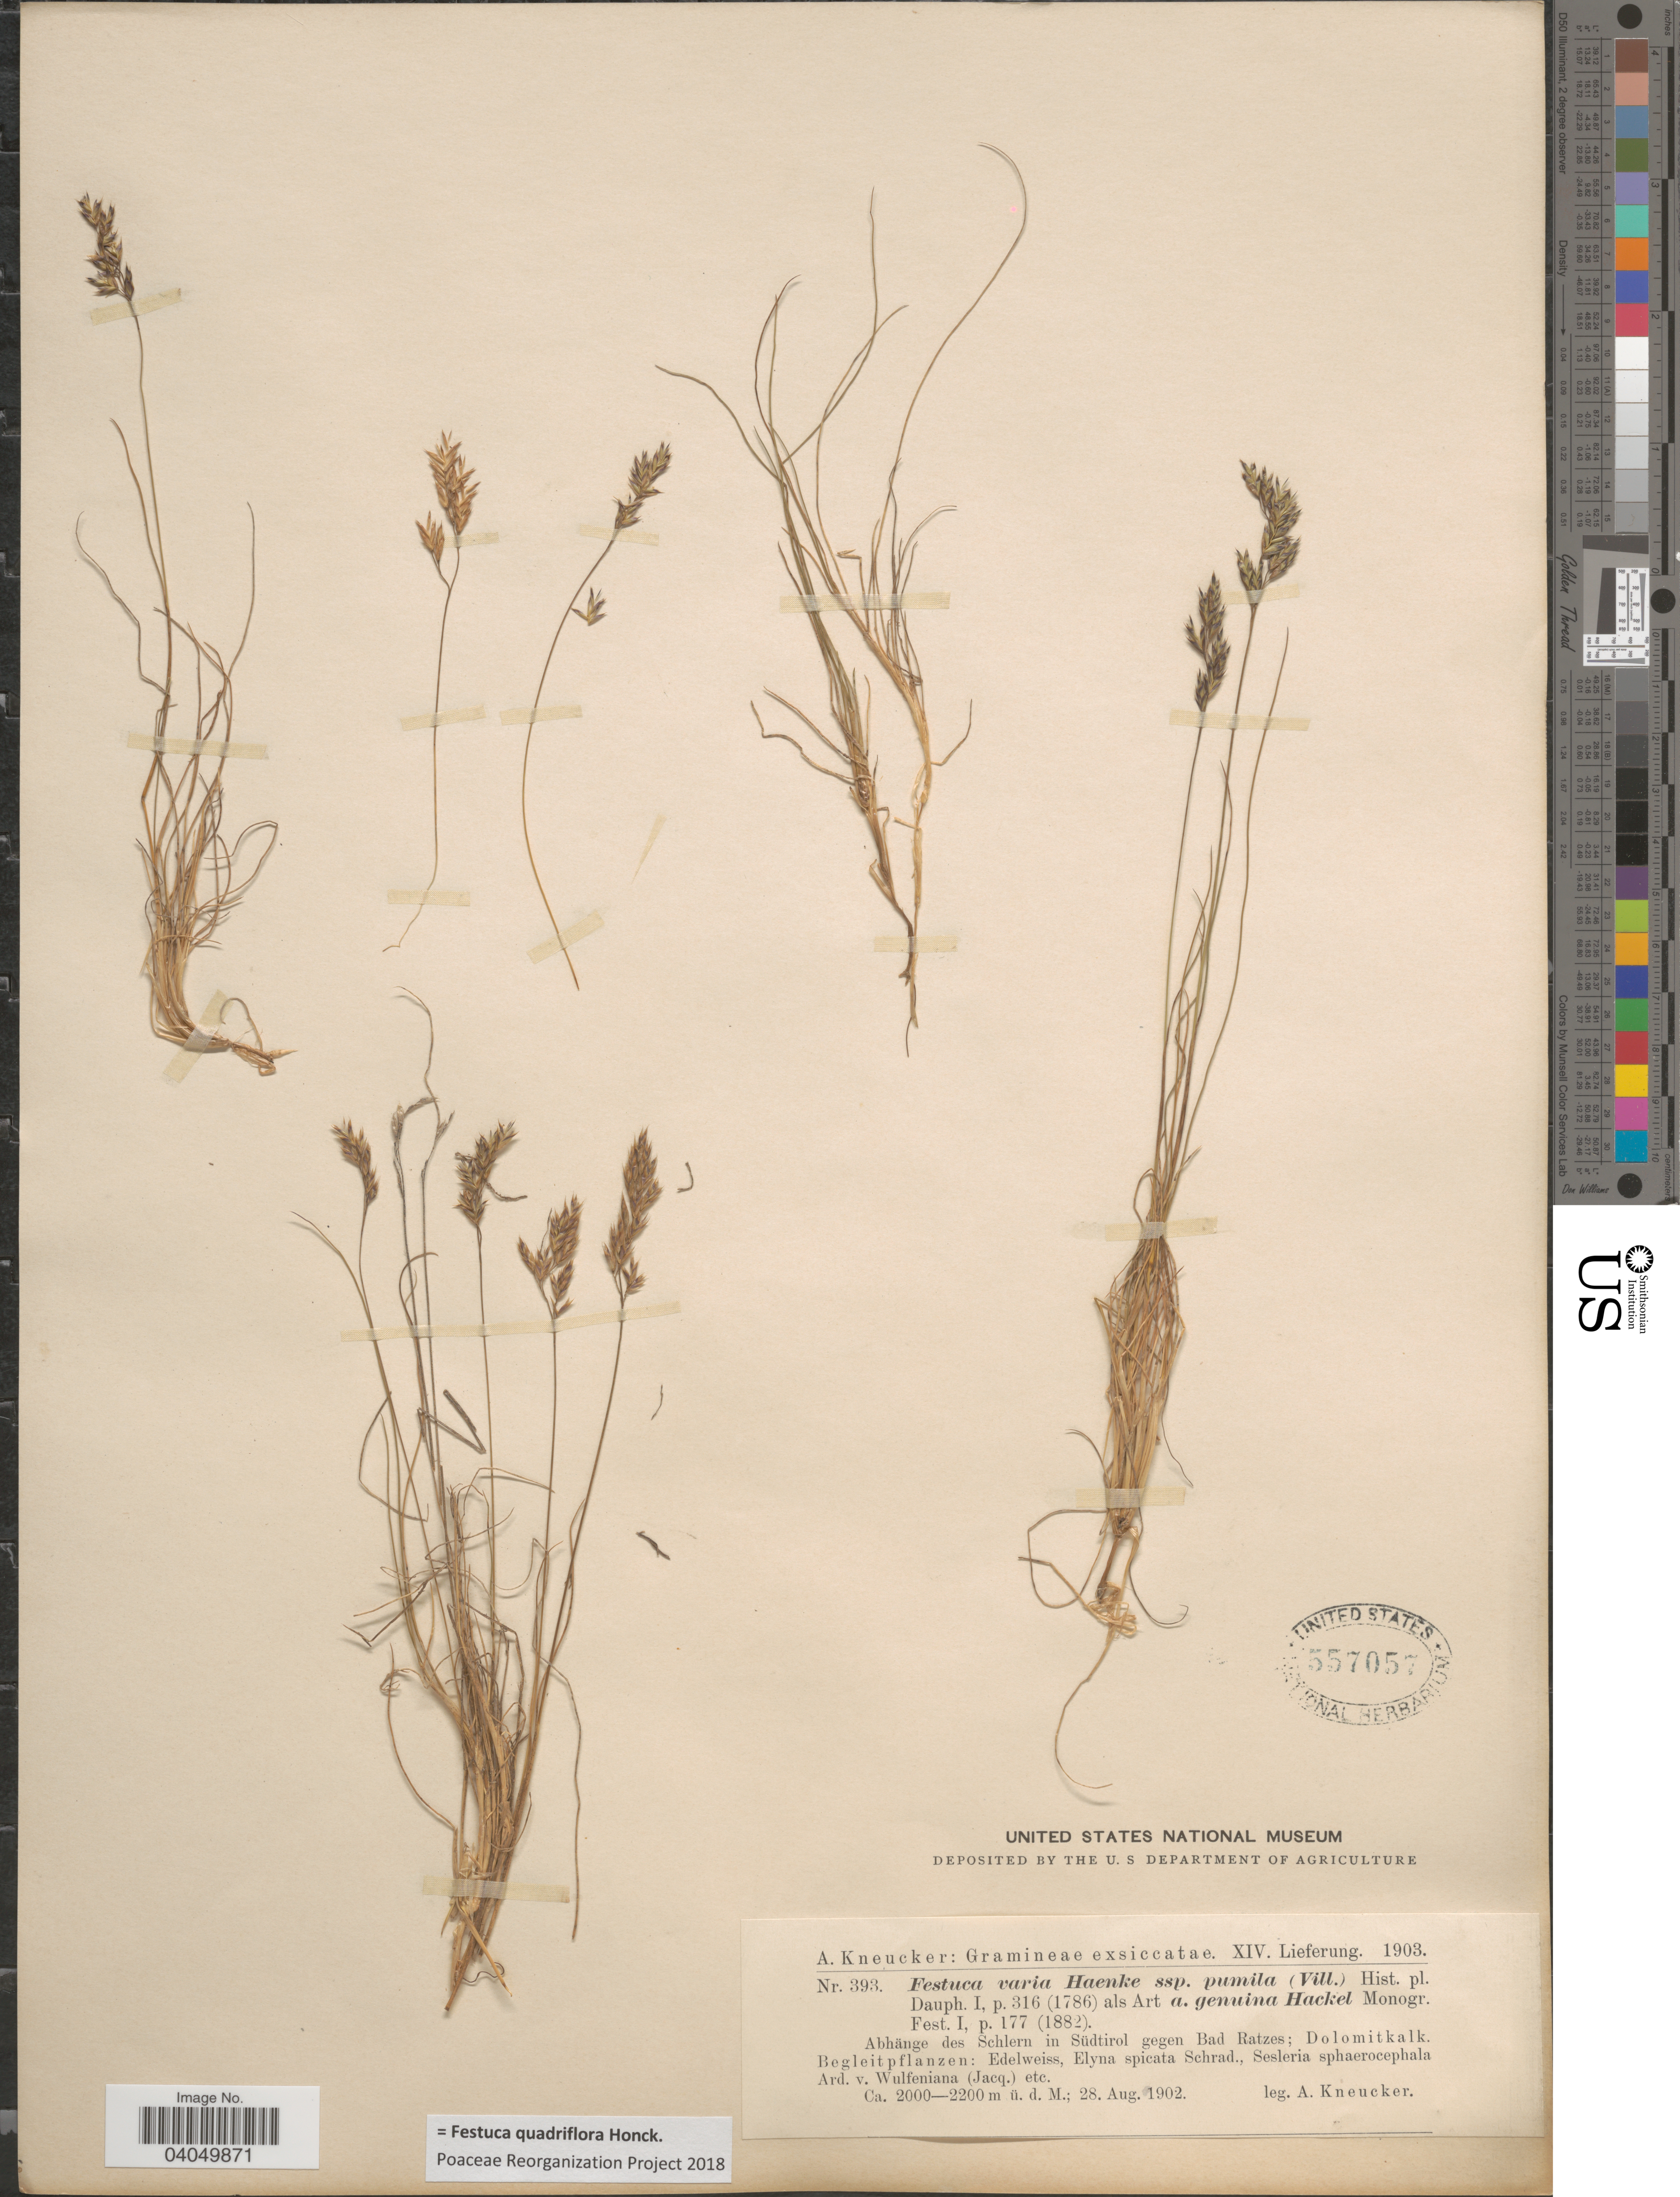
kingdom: Plantae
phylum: Tracheophyta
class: Liliopsida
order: Poales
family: Poaceae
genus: Festuca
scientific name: Festuca quadriflora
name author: Honck.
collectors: A. Kneucker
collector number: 393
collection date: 1902-08-28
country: Italy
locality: Abhänge des Schlern in Südtirol gegen Bad Ratzes; Dolomitkalk.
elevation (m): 2000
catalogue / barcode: US 557057